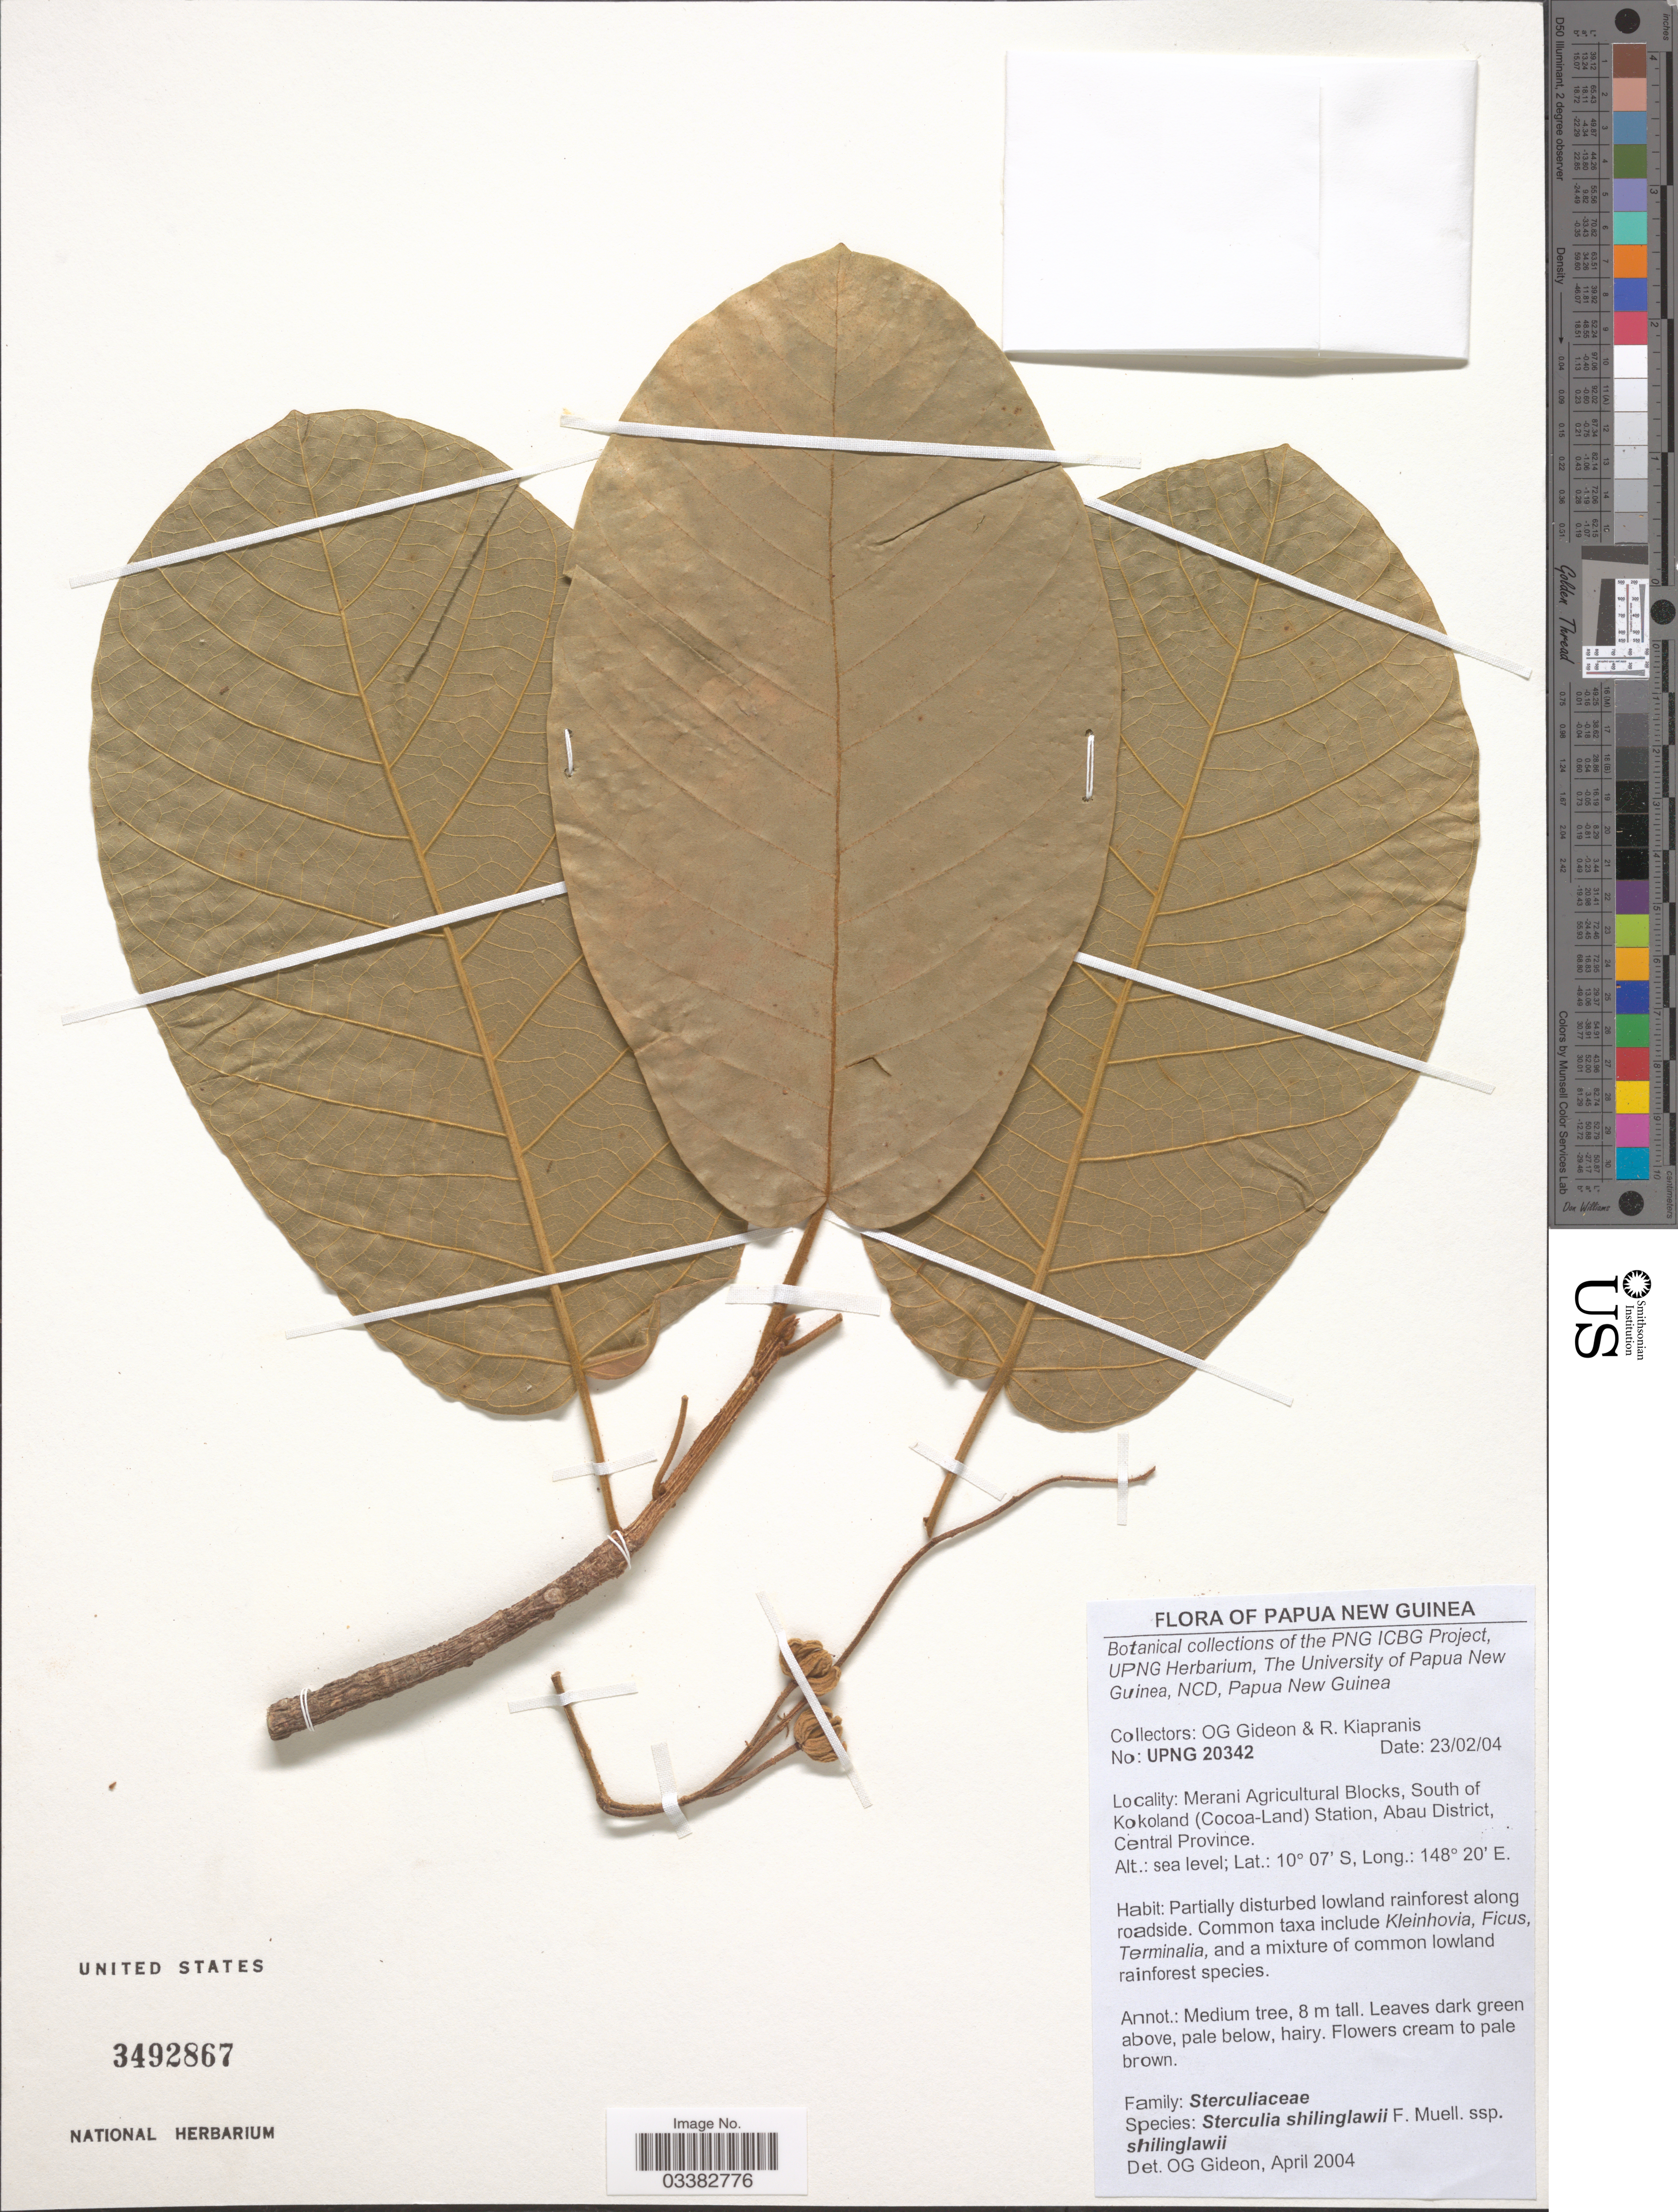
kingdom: Plantae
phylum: Tracheophyta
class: Magnoliopsida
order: Malvales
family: Malvaceae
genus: Sterculia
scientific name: Sterculia shillinglawii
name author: F. Muell.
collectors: O. Gideon & R. Kiapranis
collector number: UPNG 20342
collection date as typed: Transcribed d/m/y: 23/2/4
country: Papua New Guinea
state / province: Central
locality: Merani Agricultural Blocks, South of Kokoland (Cocoa-Land) Station, Abau District.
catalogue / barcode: US 3492867